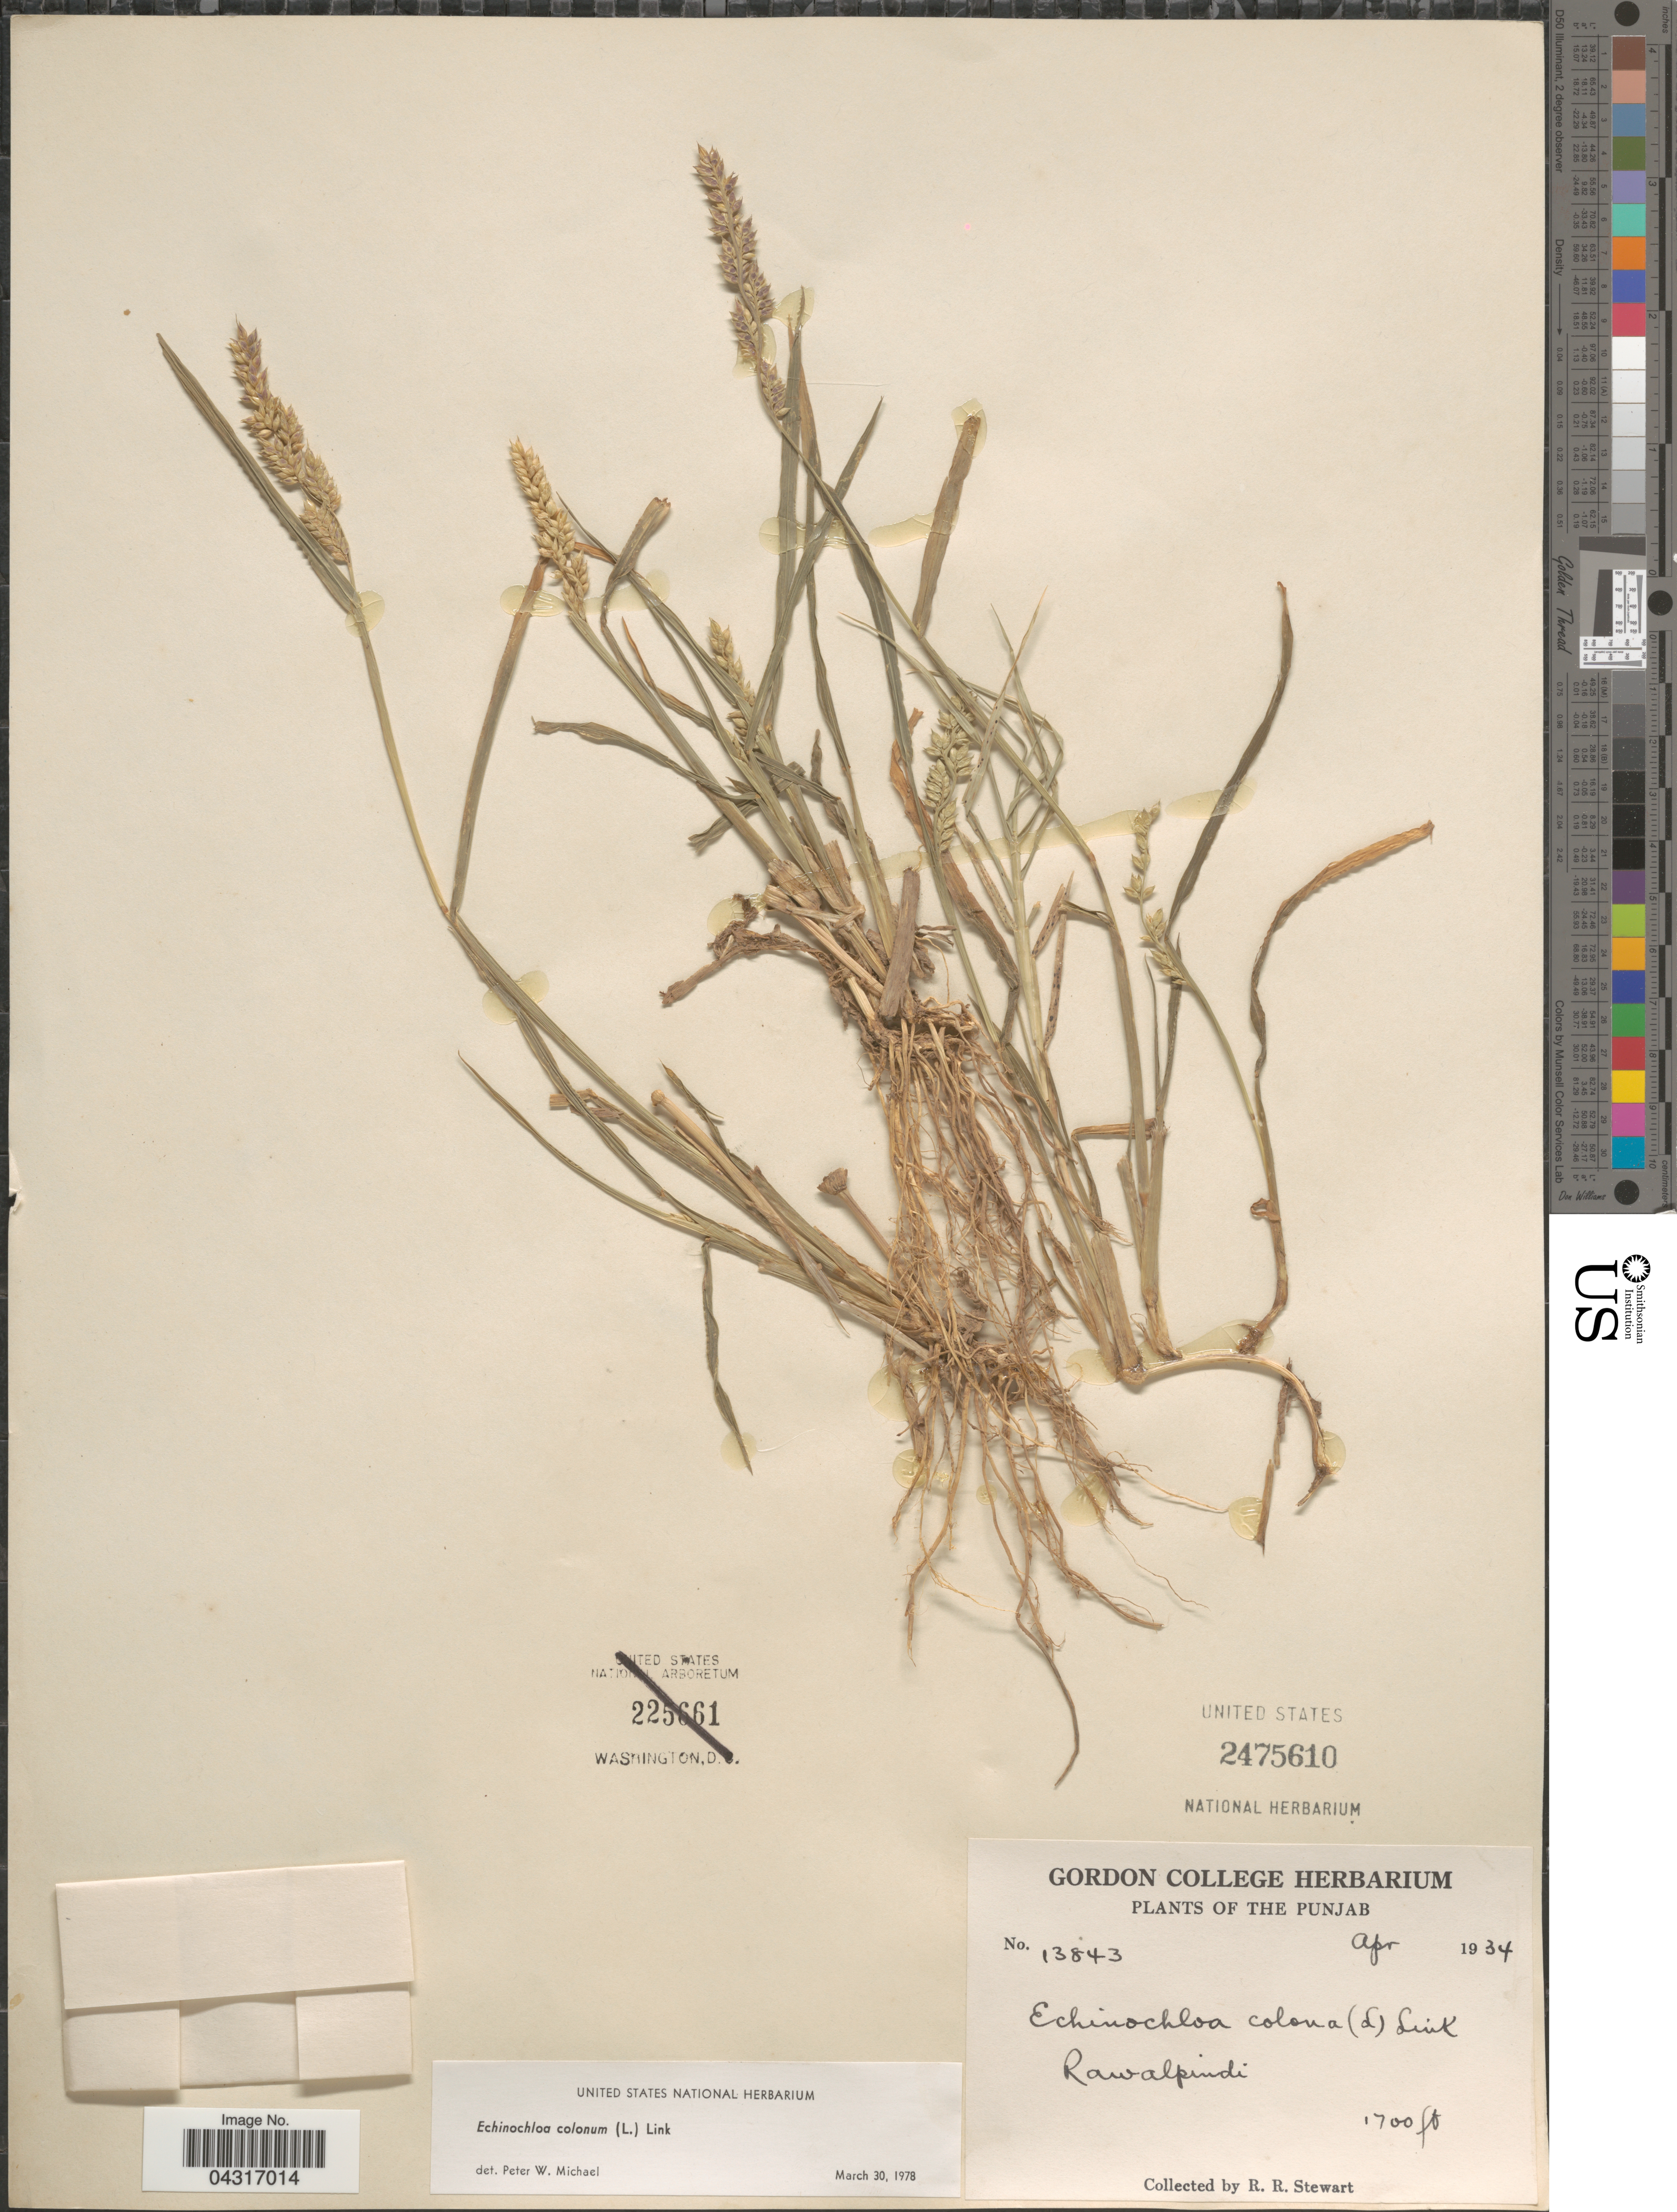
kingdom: Plantae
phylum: Tracheophyta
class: Liliopsida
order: Poales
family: Poaceae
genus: Echinochloa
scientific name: Echinochloa colona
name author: (L.) Link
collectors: R. Stewart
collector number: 13843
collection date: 1934-04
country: Pakistan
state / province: Punjab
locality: Rawalpindi.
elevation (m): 518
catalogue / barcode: US 2475610